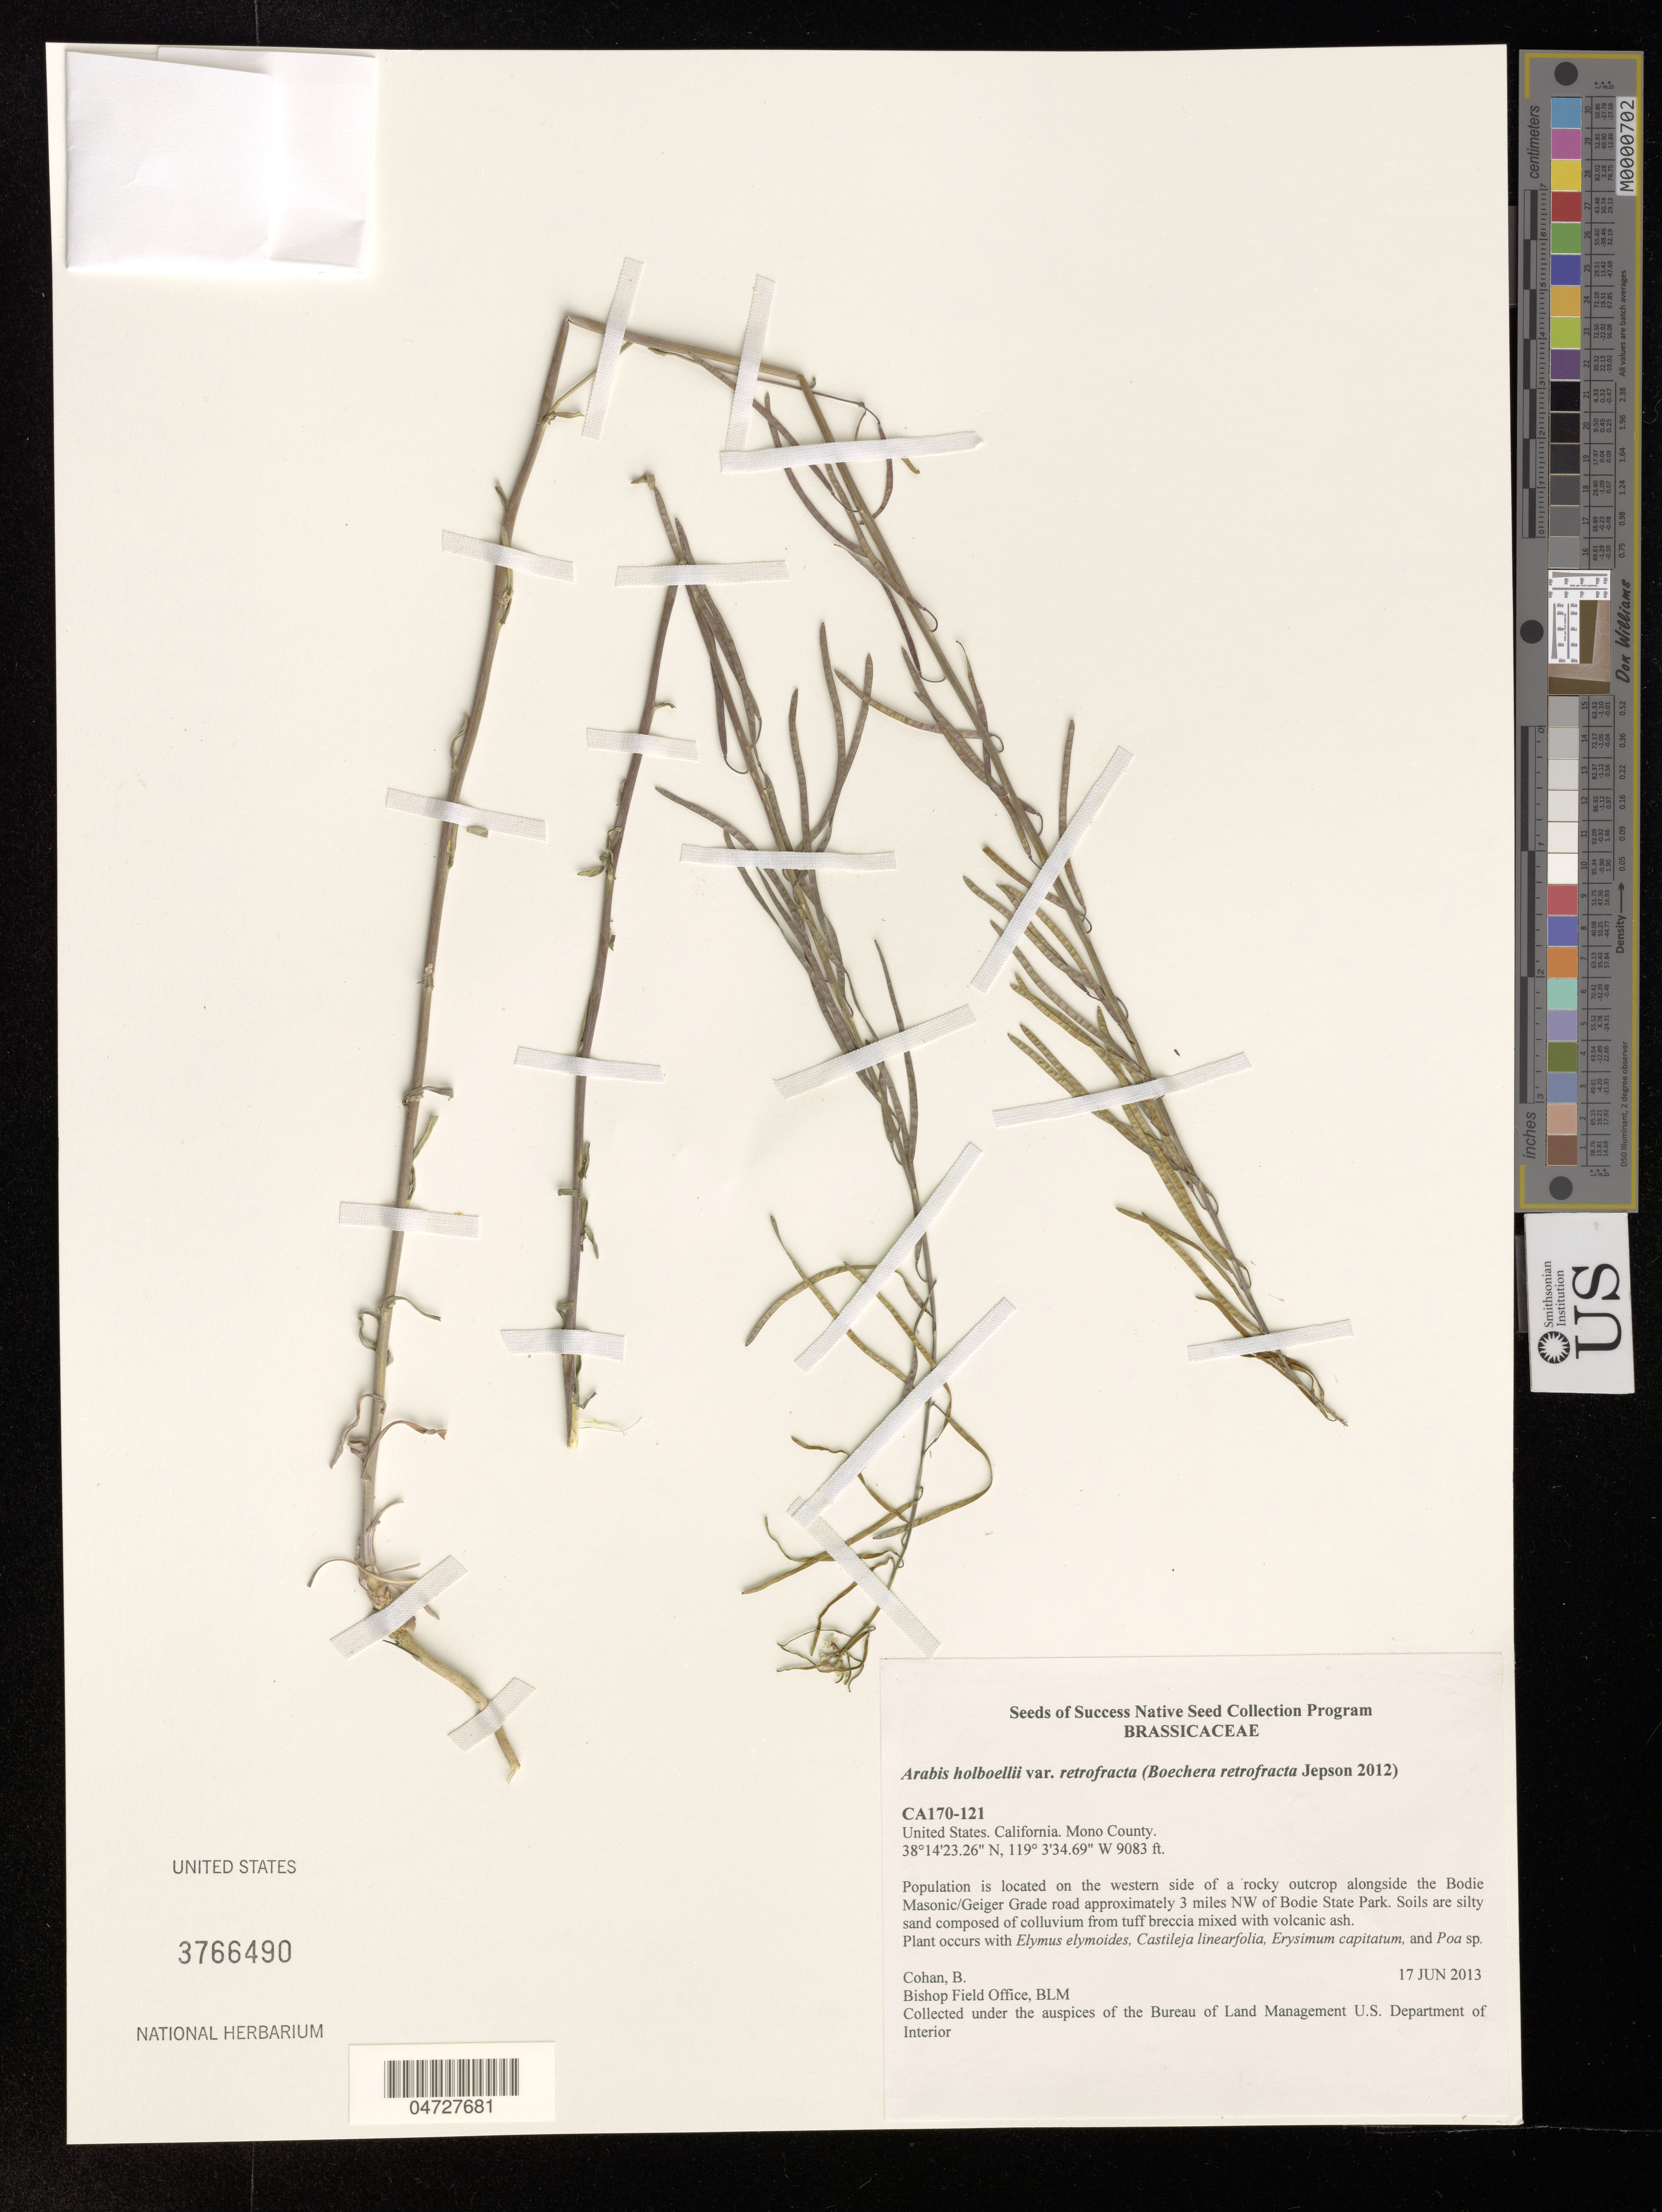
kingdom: Plantae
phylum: Tracheophyta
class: Magnoliopsida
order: Brassicales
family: Brassicaceae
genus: Arabis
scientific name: Arabis holboellii var. retrofracta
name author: Rydb.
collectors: B. Cohan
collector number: CA170-121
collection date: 2013-06-17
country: United States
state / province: California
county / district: Mono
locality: Mono County. Population is located on the western side of a rocky outcrop alongside the Bodie Masonic/Geiger Grade road approximately 3 miles NW of Bodie State Park,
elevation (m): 2768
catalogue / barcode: US 3766490